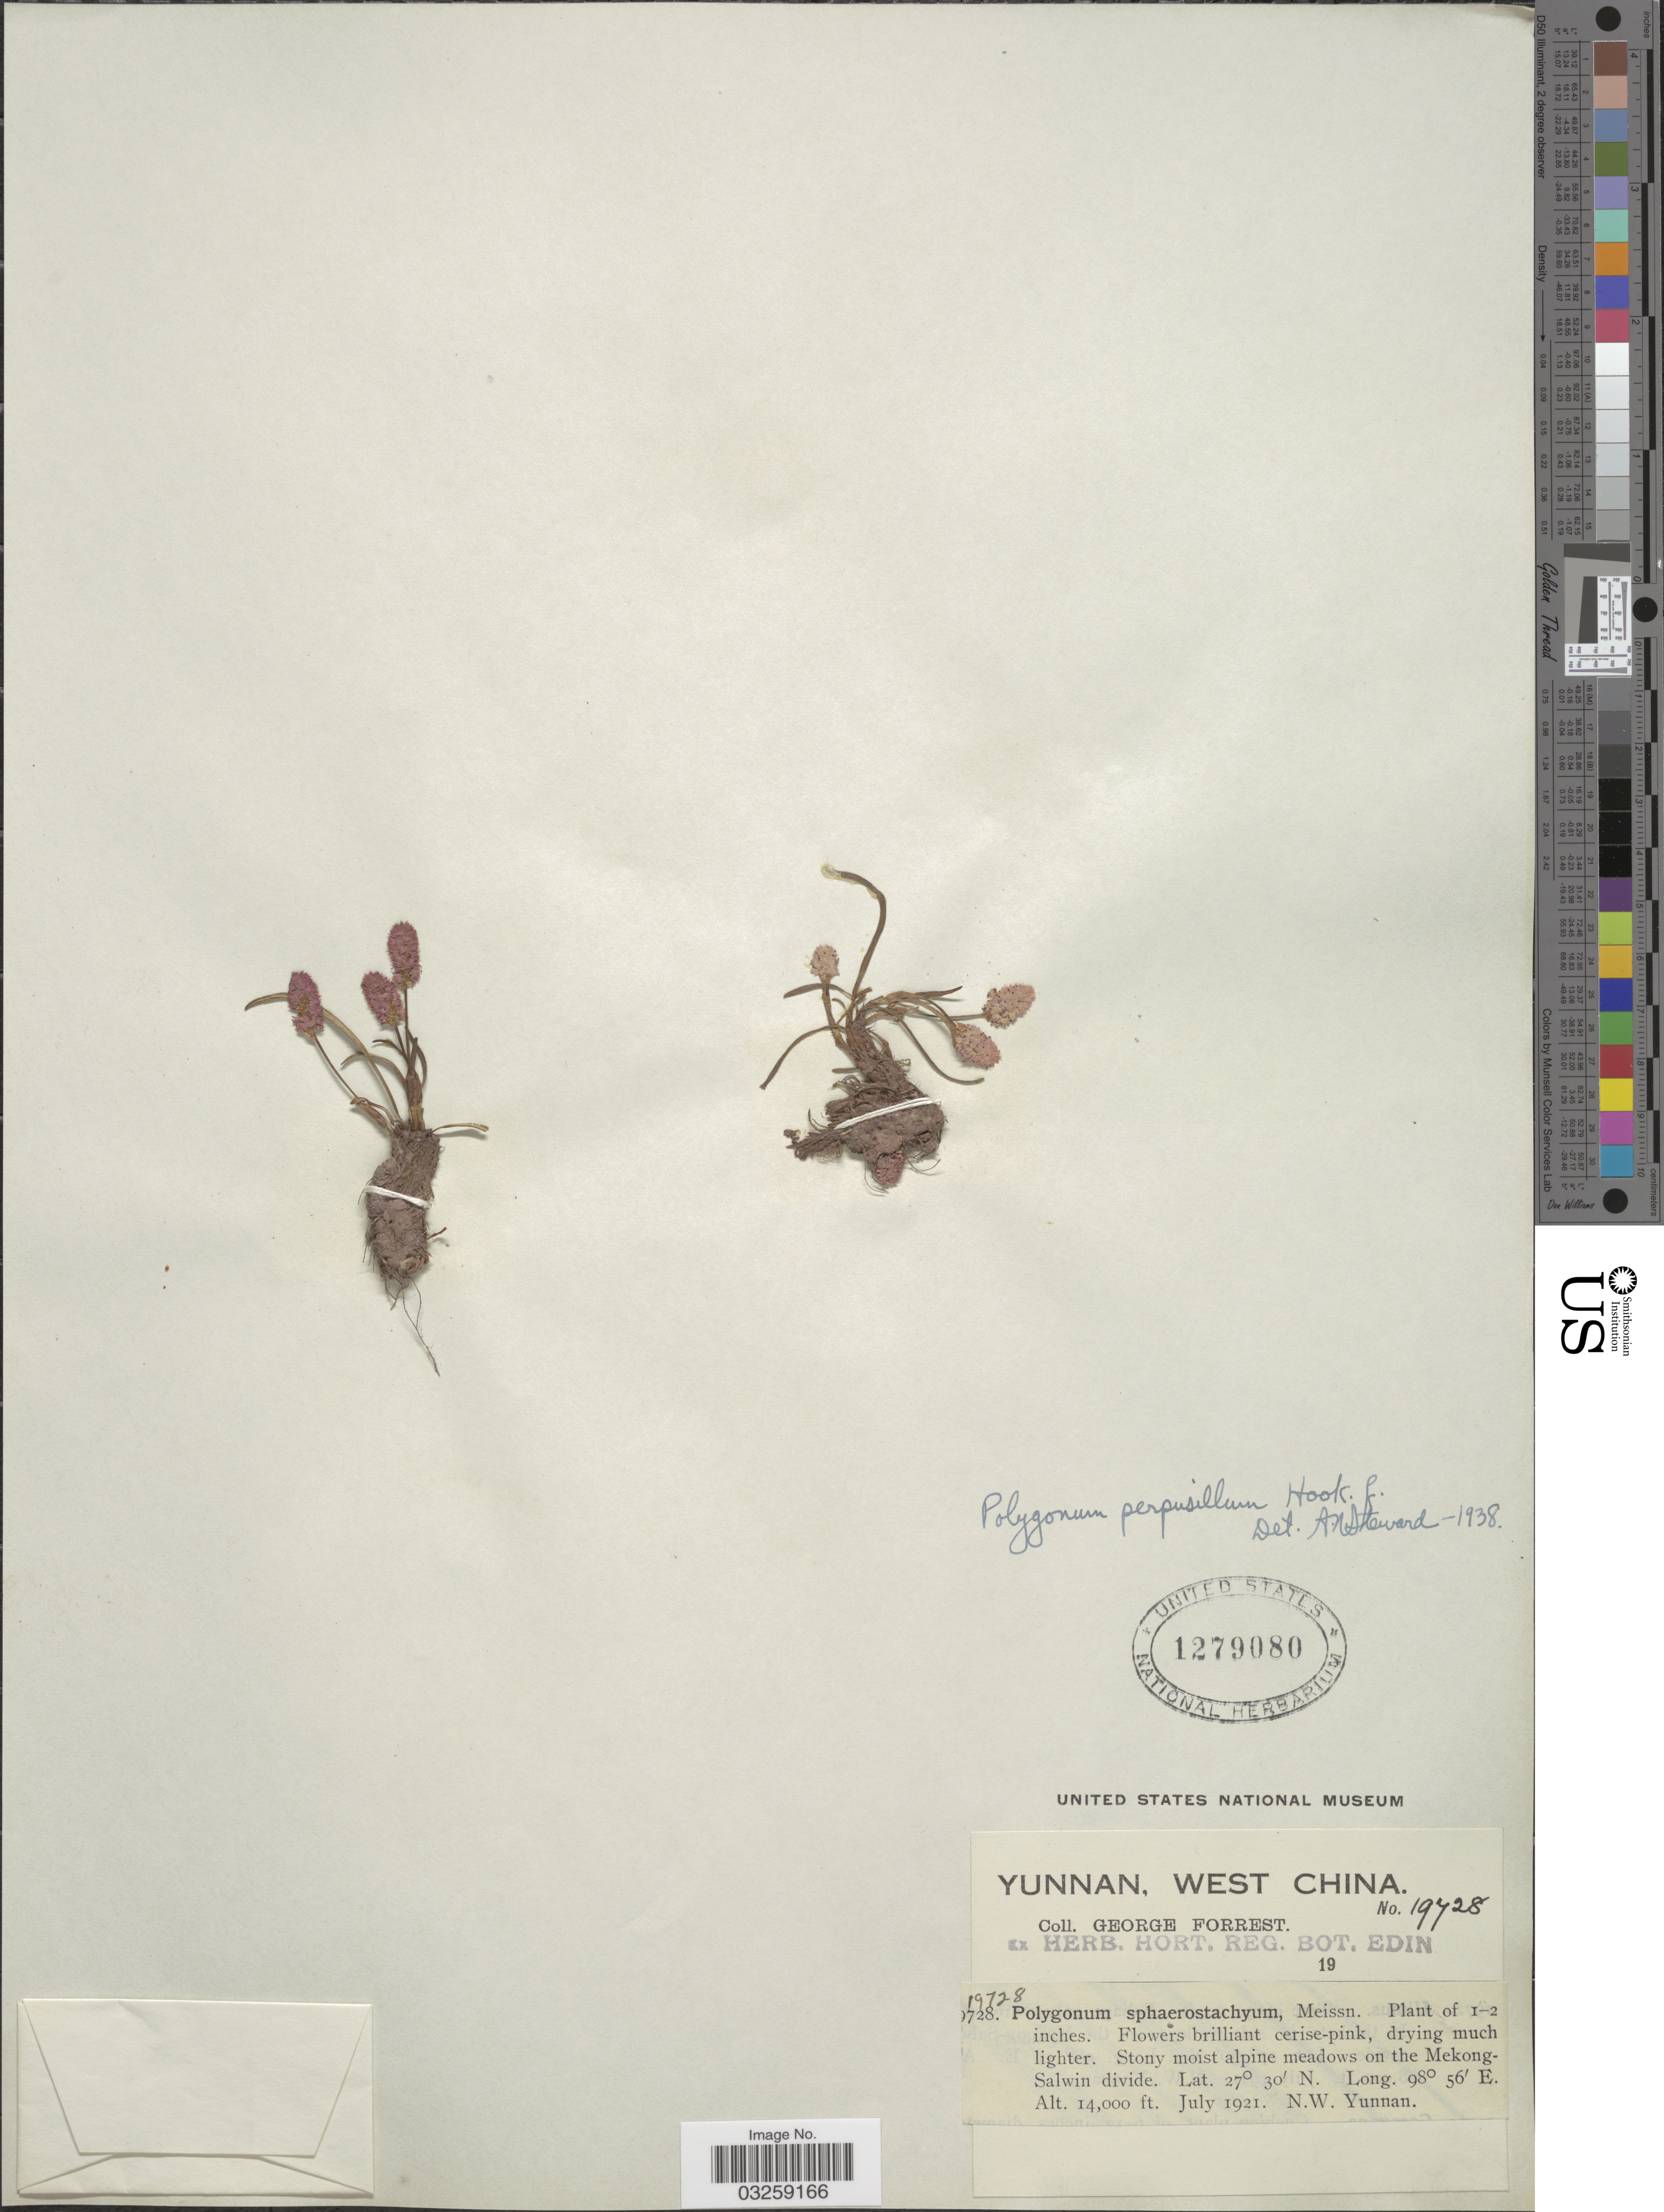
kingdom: Plantae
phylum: Tracheophyta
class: Magnoliopsida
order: Caryophyllales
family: Polygonaceae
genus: Bistorta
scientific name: Bistorta perpusilla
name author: (Hook. f.) Greene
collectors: G. Forrest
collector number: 19428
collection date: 1921-07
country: China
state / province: Yunnan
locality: West China. Alpine meadows on the Mekong-Salwin divide. N. W. Yunnan.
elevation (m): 4267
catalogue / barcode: US 1279080